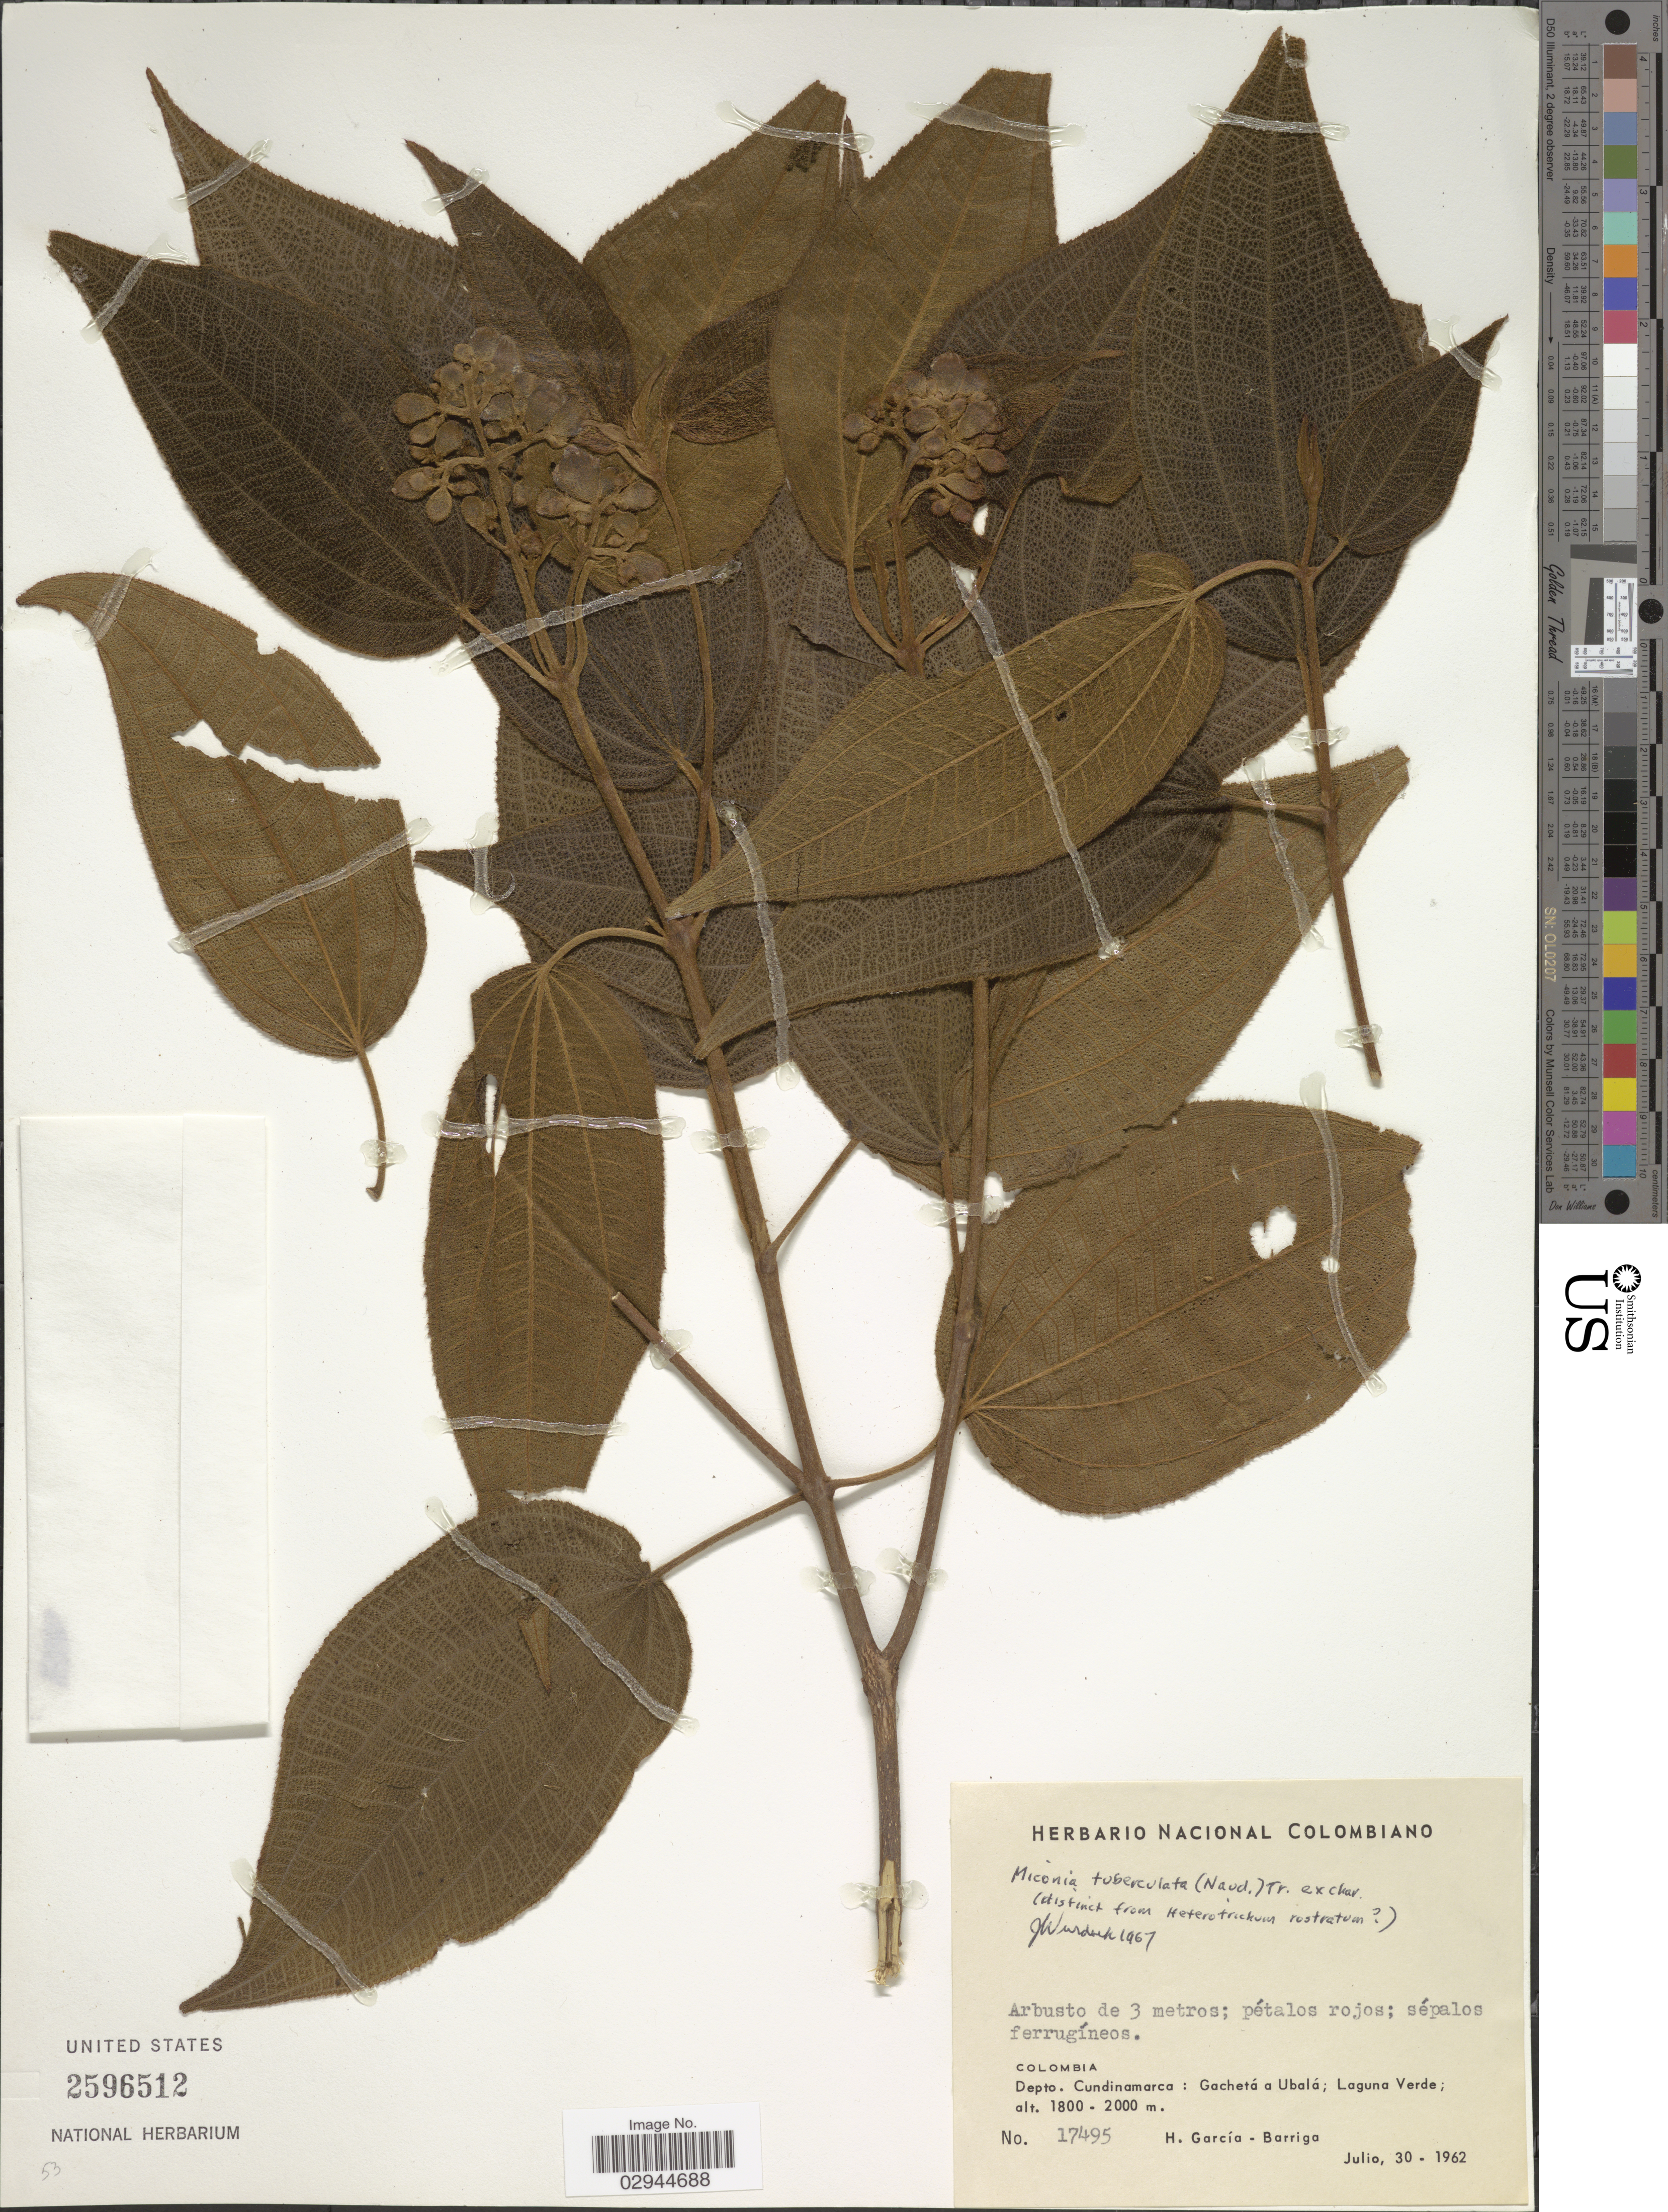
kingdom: Plantae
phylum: Tracheophyta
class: Magnoliopsida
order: Myrtales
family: Melastomataceae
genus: Miconia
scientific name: Miconia tuberculata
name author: (Naudin) Triana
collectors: H. García Barriga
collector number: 17495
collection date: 1962-07-30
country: Colombia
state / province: Cundinamarca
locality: Depto. Cundinamarca, Gachetá a Ubalá, Laguna Verde.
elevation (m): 1800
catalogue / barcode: US 2596512